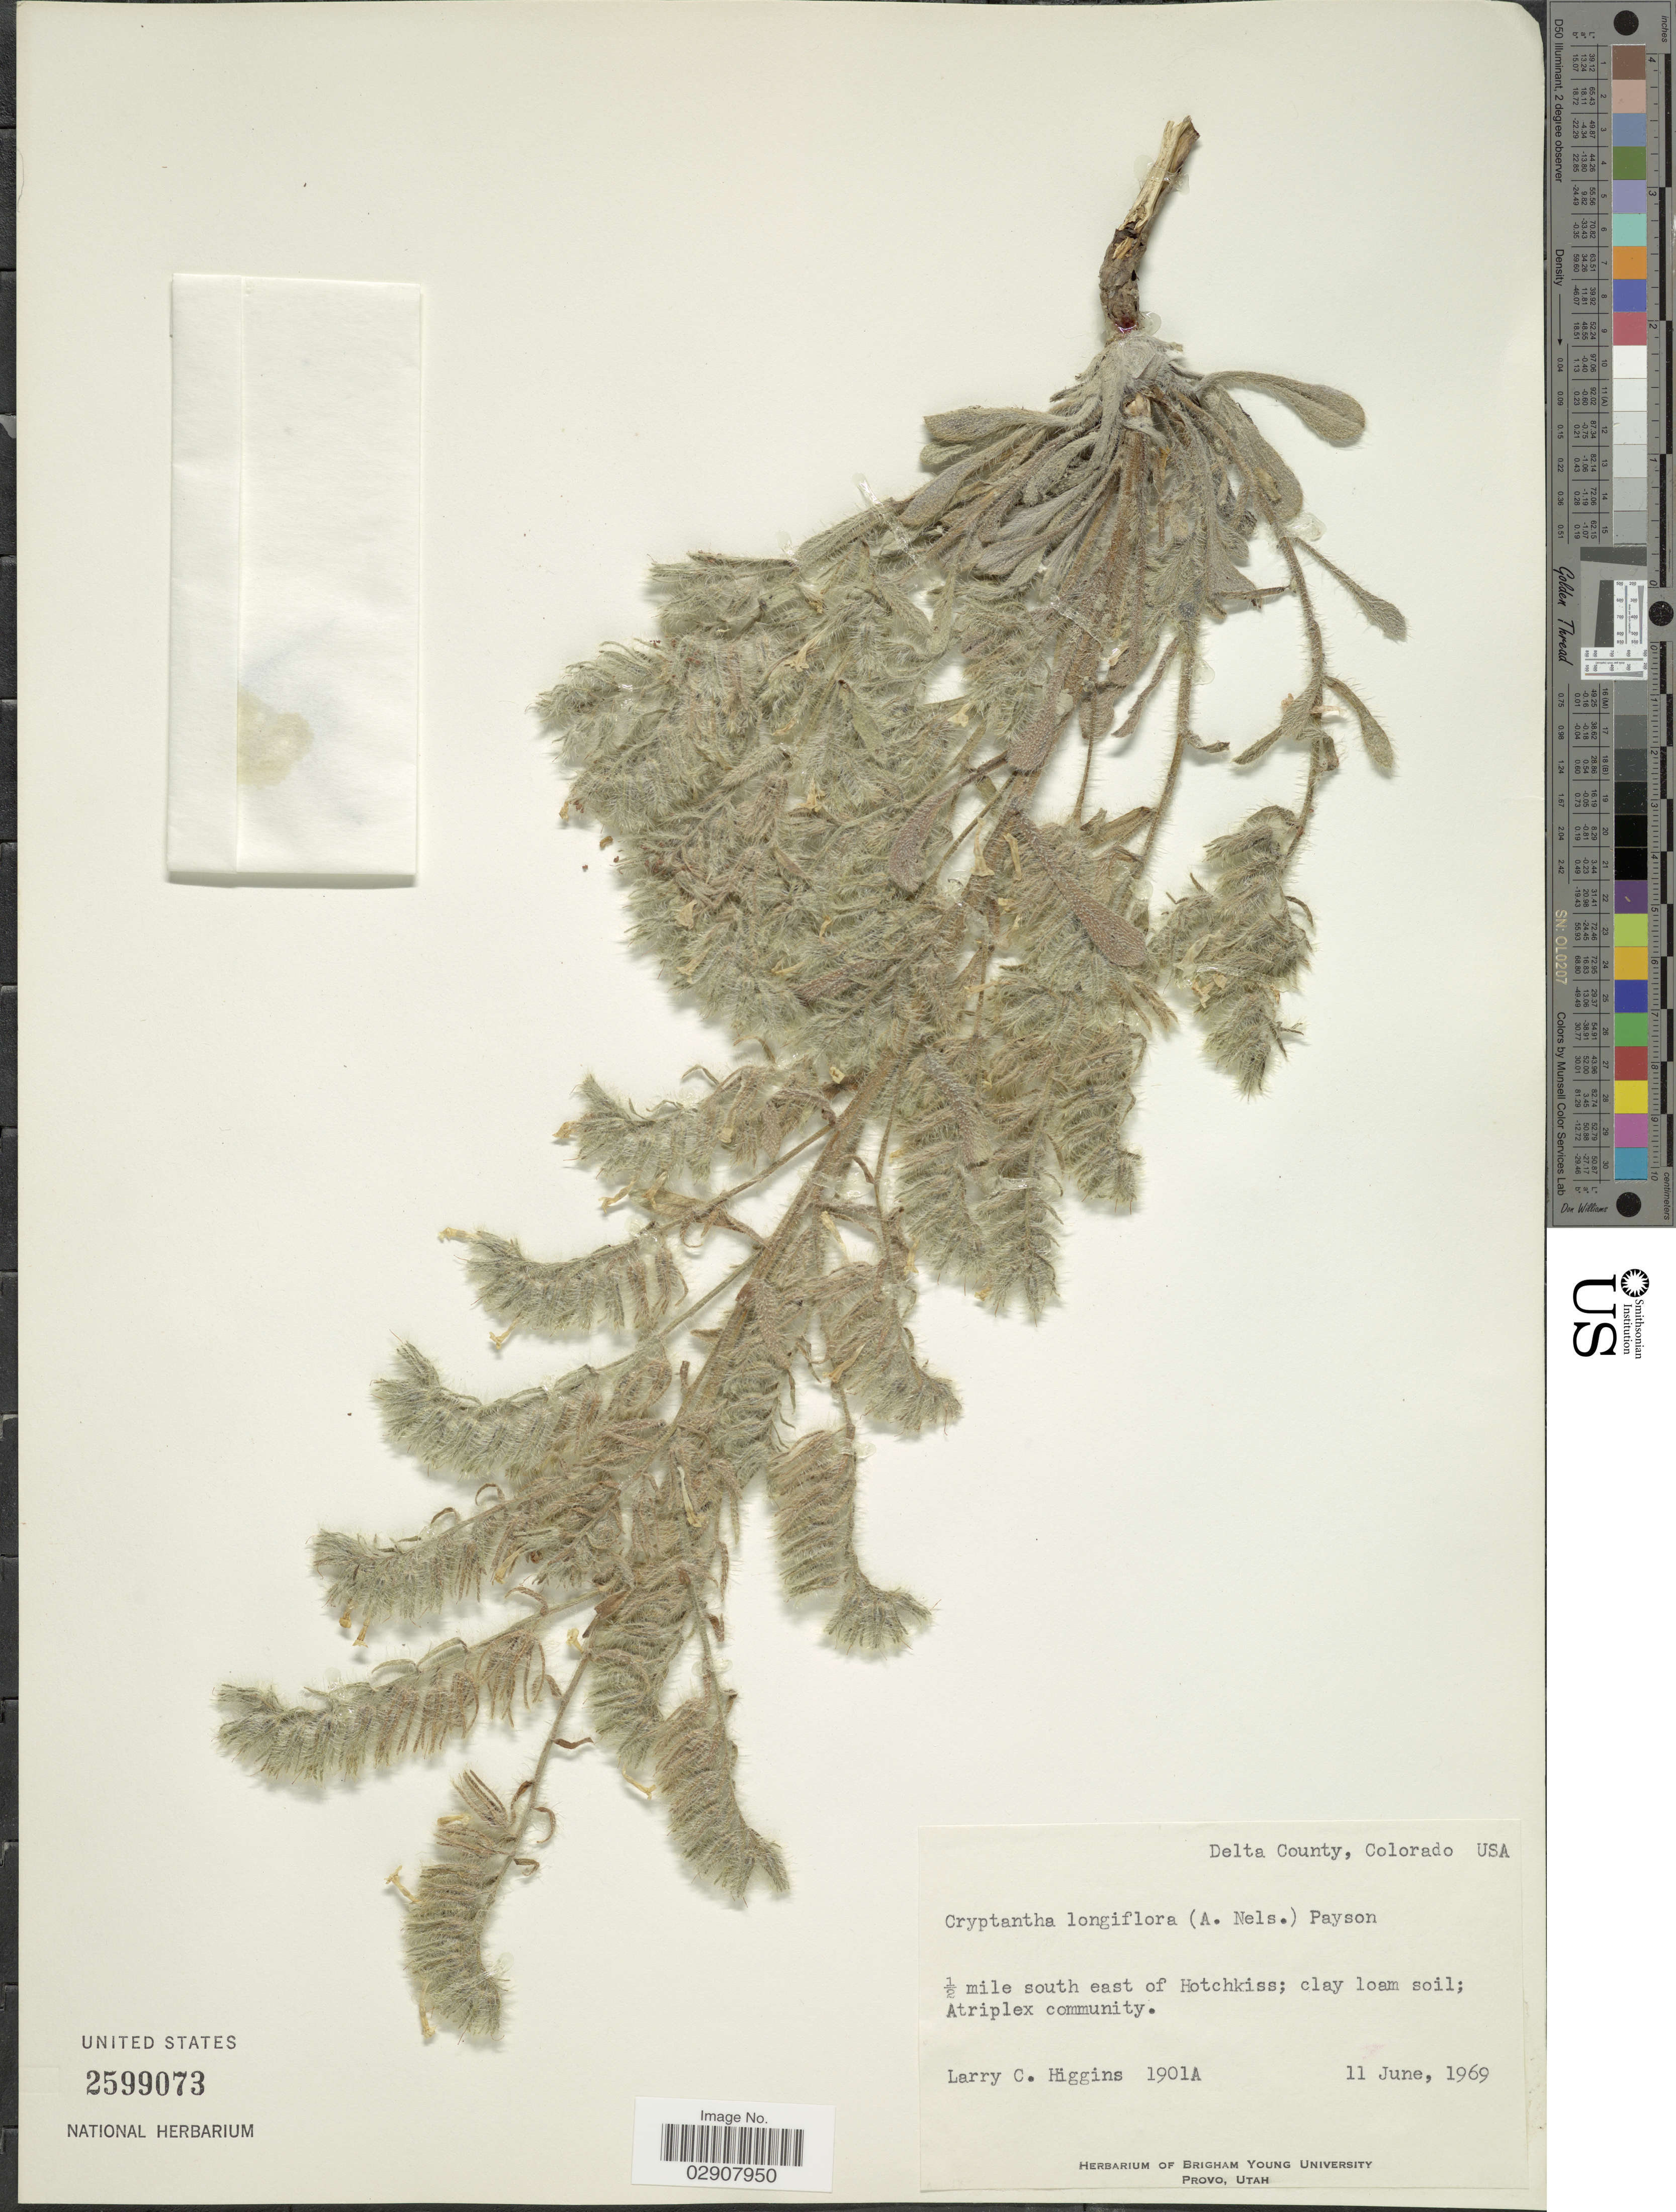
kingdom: Plantae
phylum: Tracheophyta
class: Magnoliopsida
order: Boraginales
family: Boraginaceae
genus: Cryptantha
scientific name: Cryptantha longiflora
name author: (A. Nelson) Payson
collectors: L. Higgins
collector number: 1901A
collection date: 1969-06-11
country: United States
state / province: Colorado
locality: Delta County, 1/2 mile south east of Hotchkiss.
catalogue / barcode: US 2599073